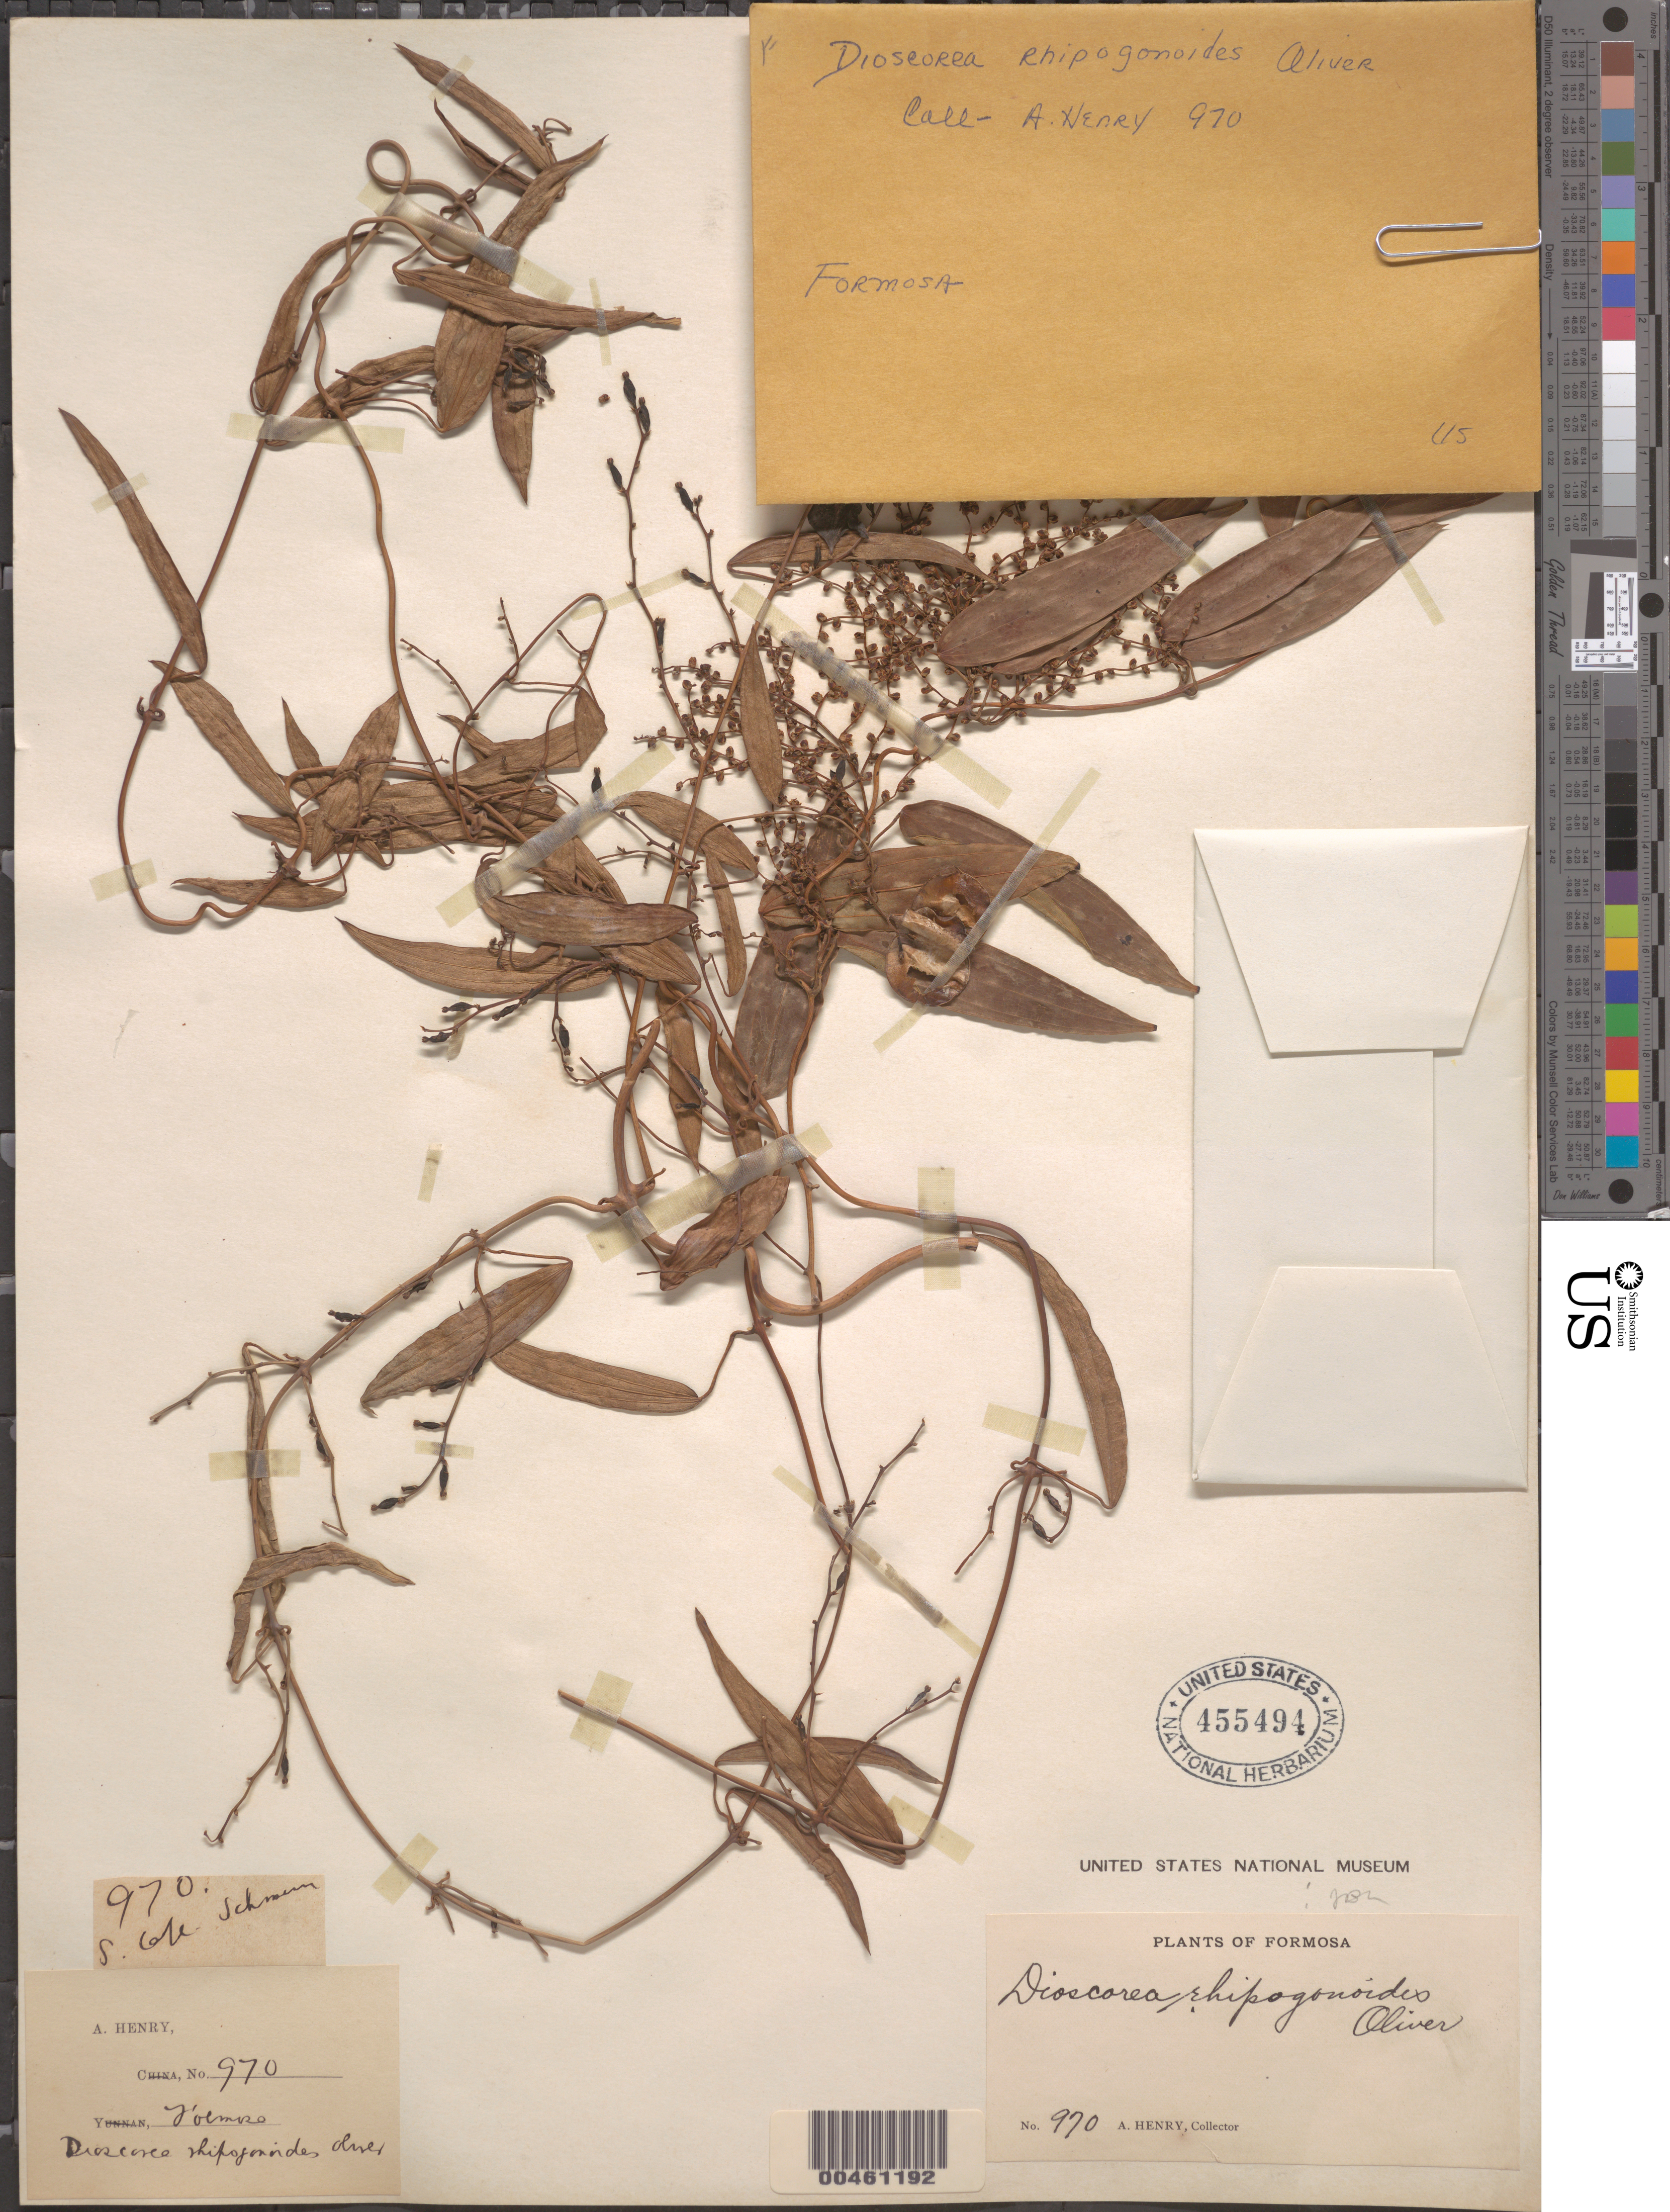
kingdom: Plantae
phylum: Tracheophyta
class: Liliopsida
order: Dioscoreales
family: Dioscoreaceae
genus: Dioscorea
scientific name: Dioscorea rhipogonoides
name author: Oliv.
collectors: A. Henry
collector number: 970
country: Taiwan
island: Taiwan [Formosa]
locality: Bks [Bankenseng]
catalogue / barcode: US 455494